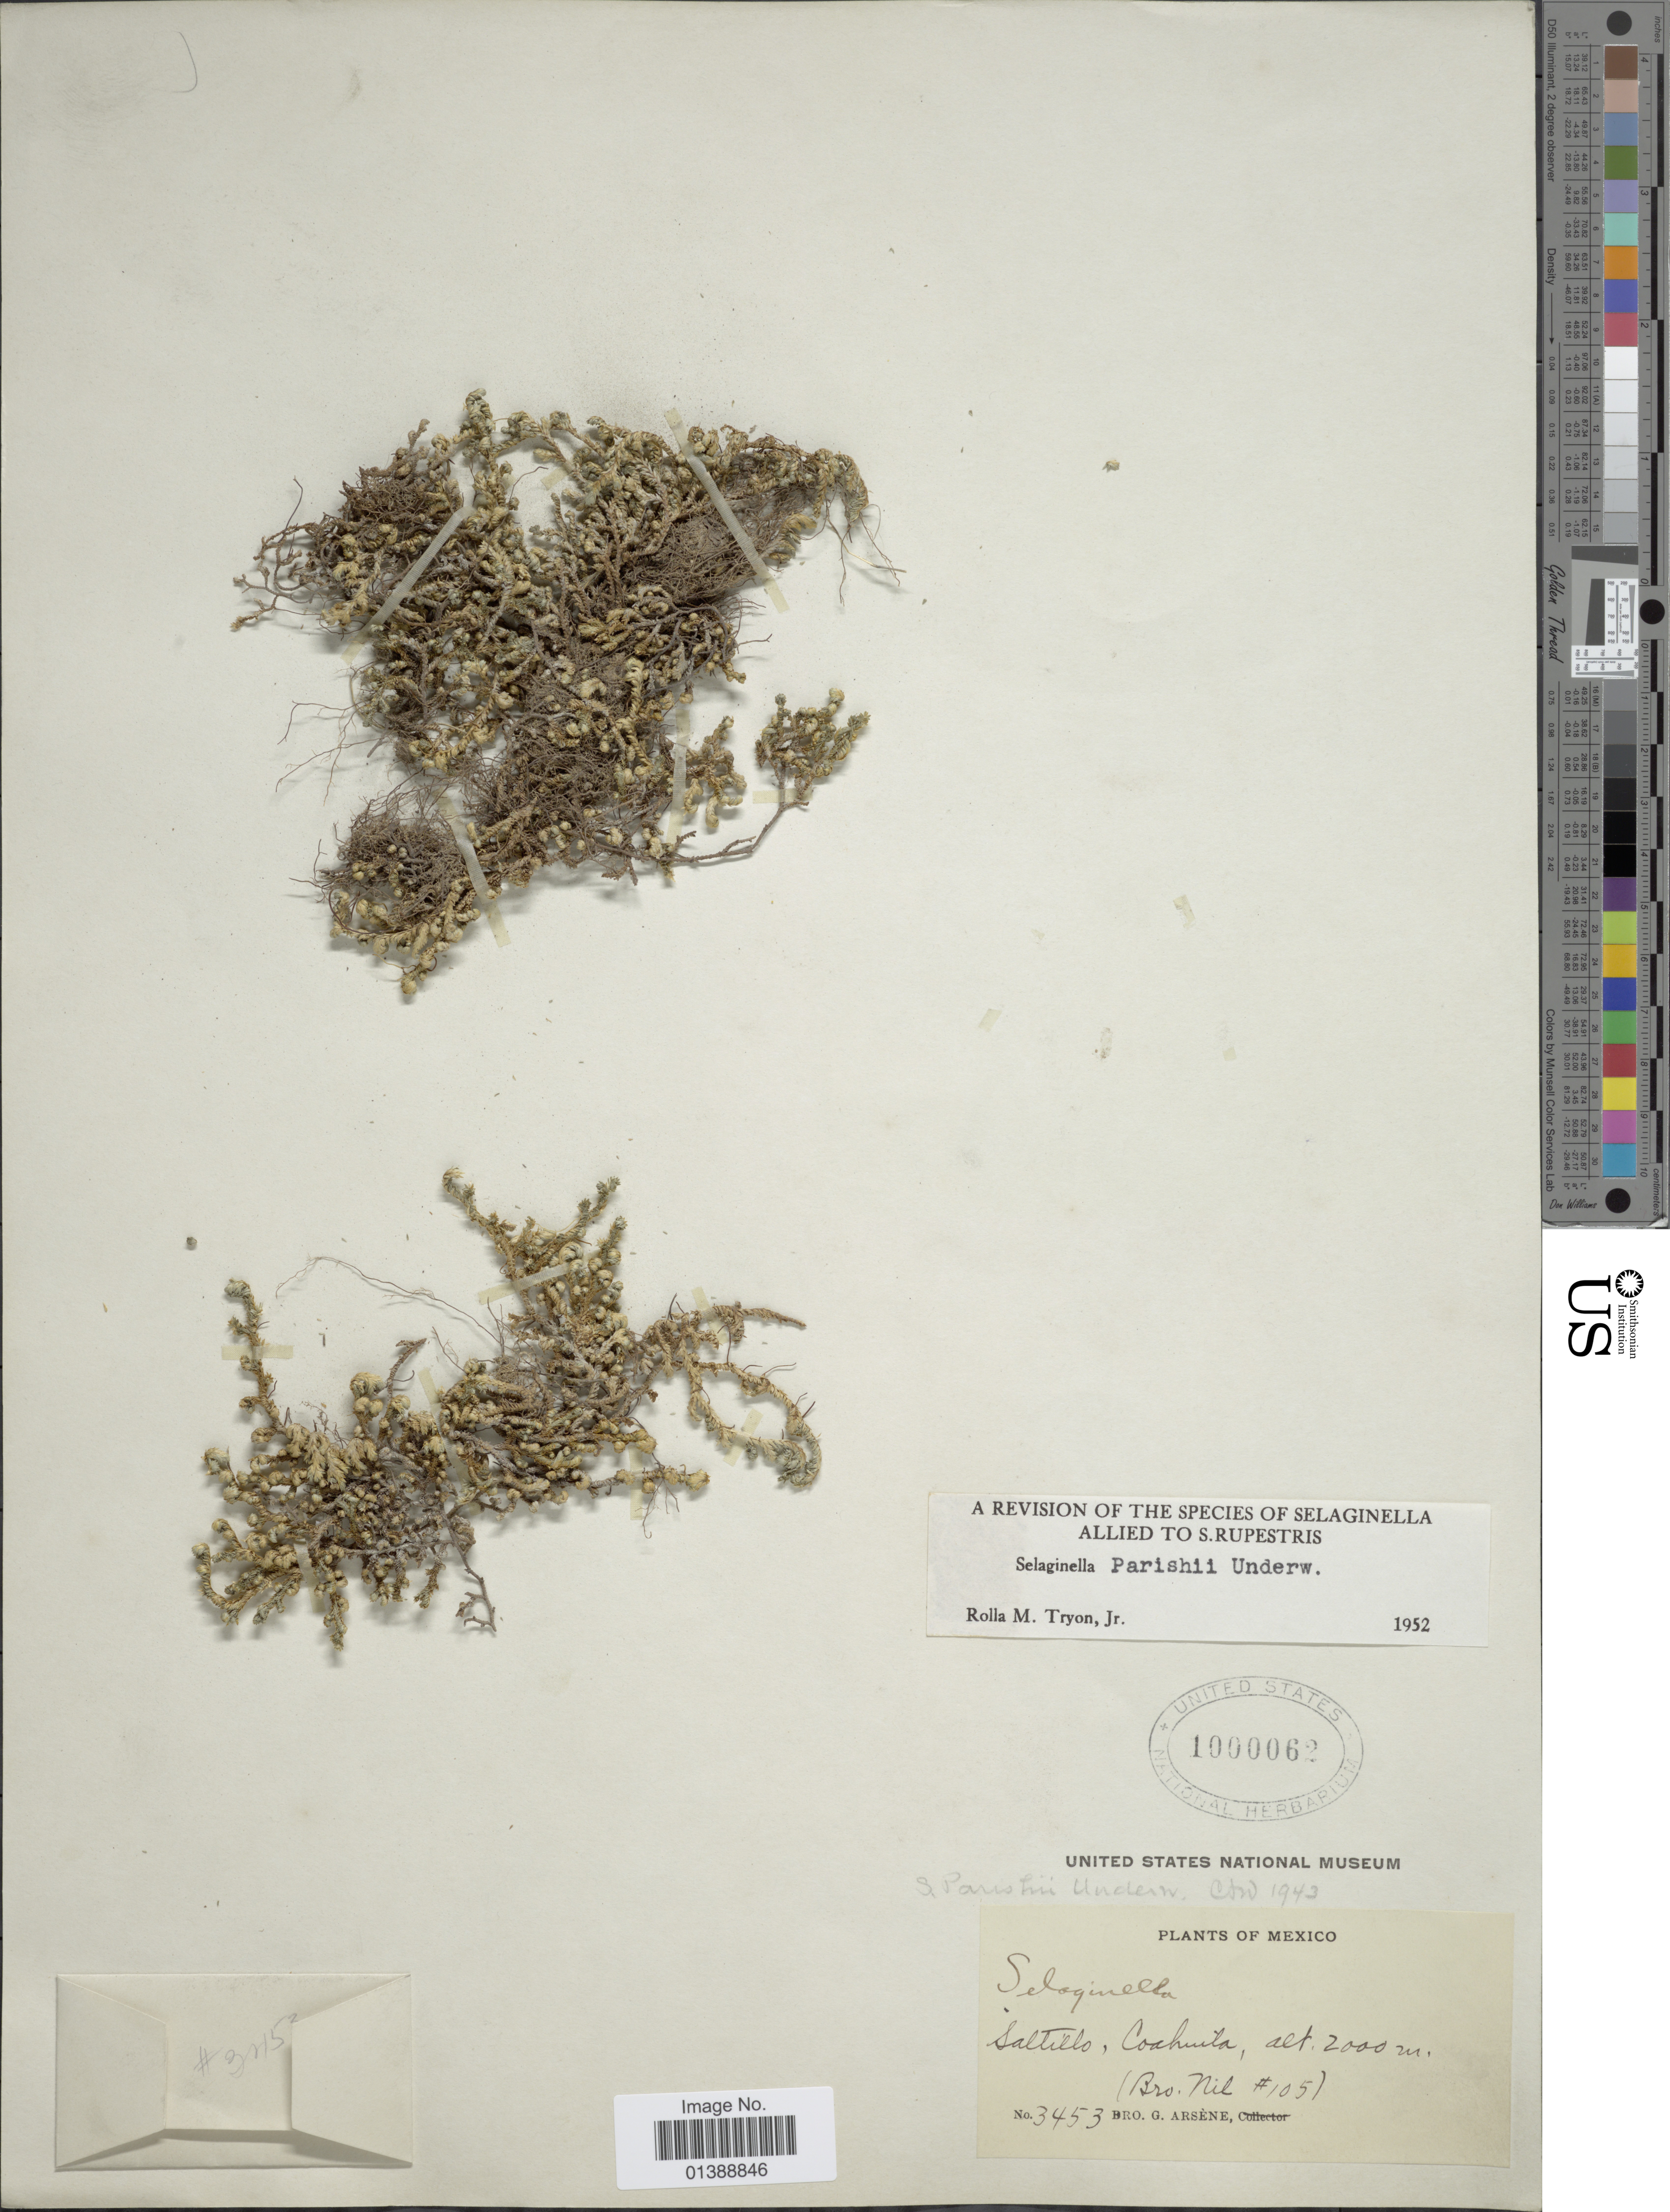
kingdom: Plantae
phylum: Tracheophyta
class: Lycopodiopsida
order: Selaginellales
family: Selaginellaceae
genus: Selaginella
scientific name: Selaginella parishii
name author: Underw.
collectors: Bro. G. Arsène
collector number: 3453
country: Mexico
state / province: Coahuila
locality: Saltillo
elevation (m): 2000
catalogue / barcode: US 1000062